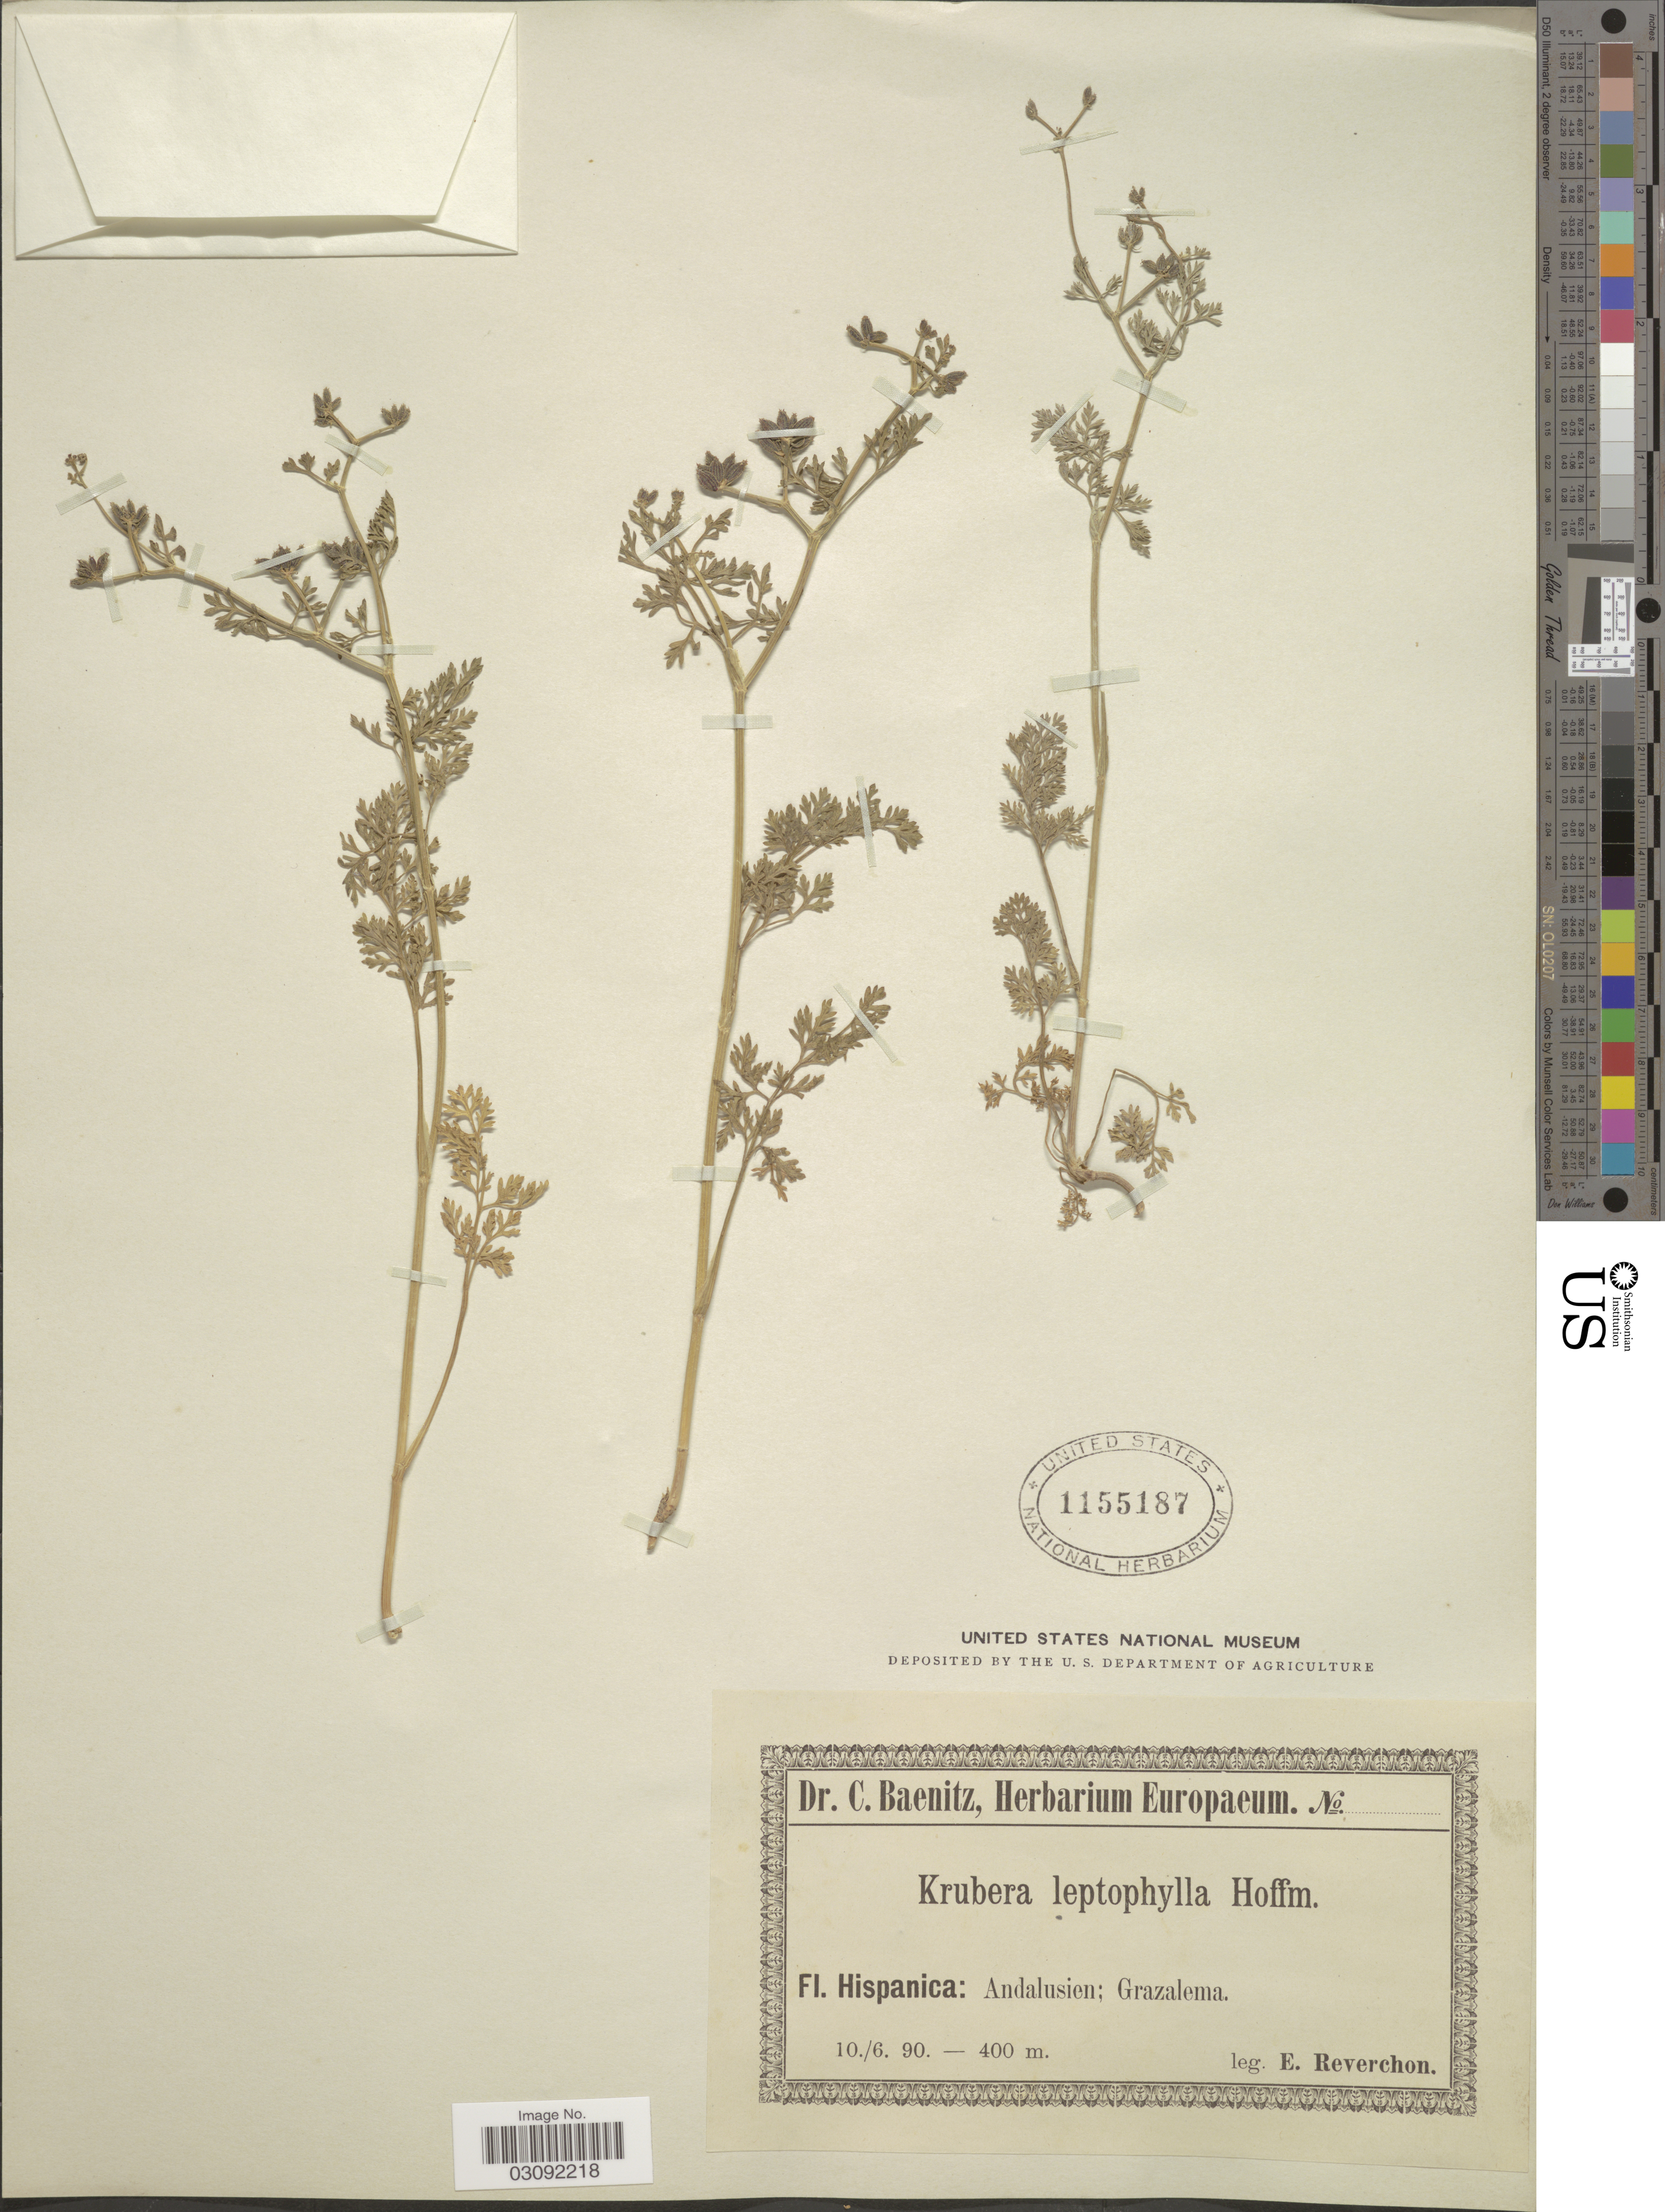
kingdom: Plantae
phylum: Tracheophyta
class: Magnoliopsida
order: Apiales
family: Apiaceae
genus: Krubera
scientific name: Krubera leptophylla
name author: Hoffm.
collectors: E. Reverchon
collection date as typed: Transcribed d/m/y: 10/6/90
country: Spain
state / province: Andalucía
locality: Hispanica: Andalusien; Grazalema.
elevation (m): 400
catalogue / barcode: US 1155187